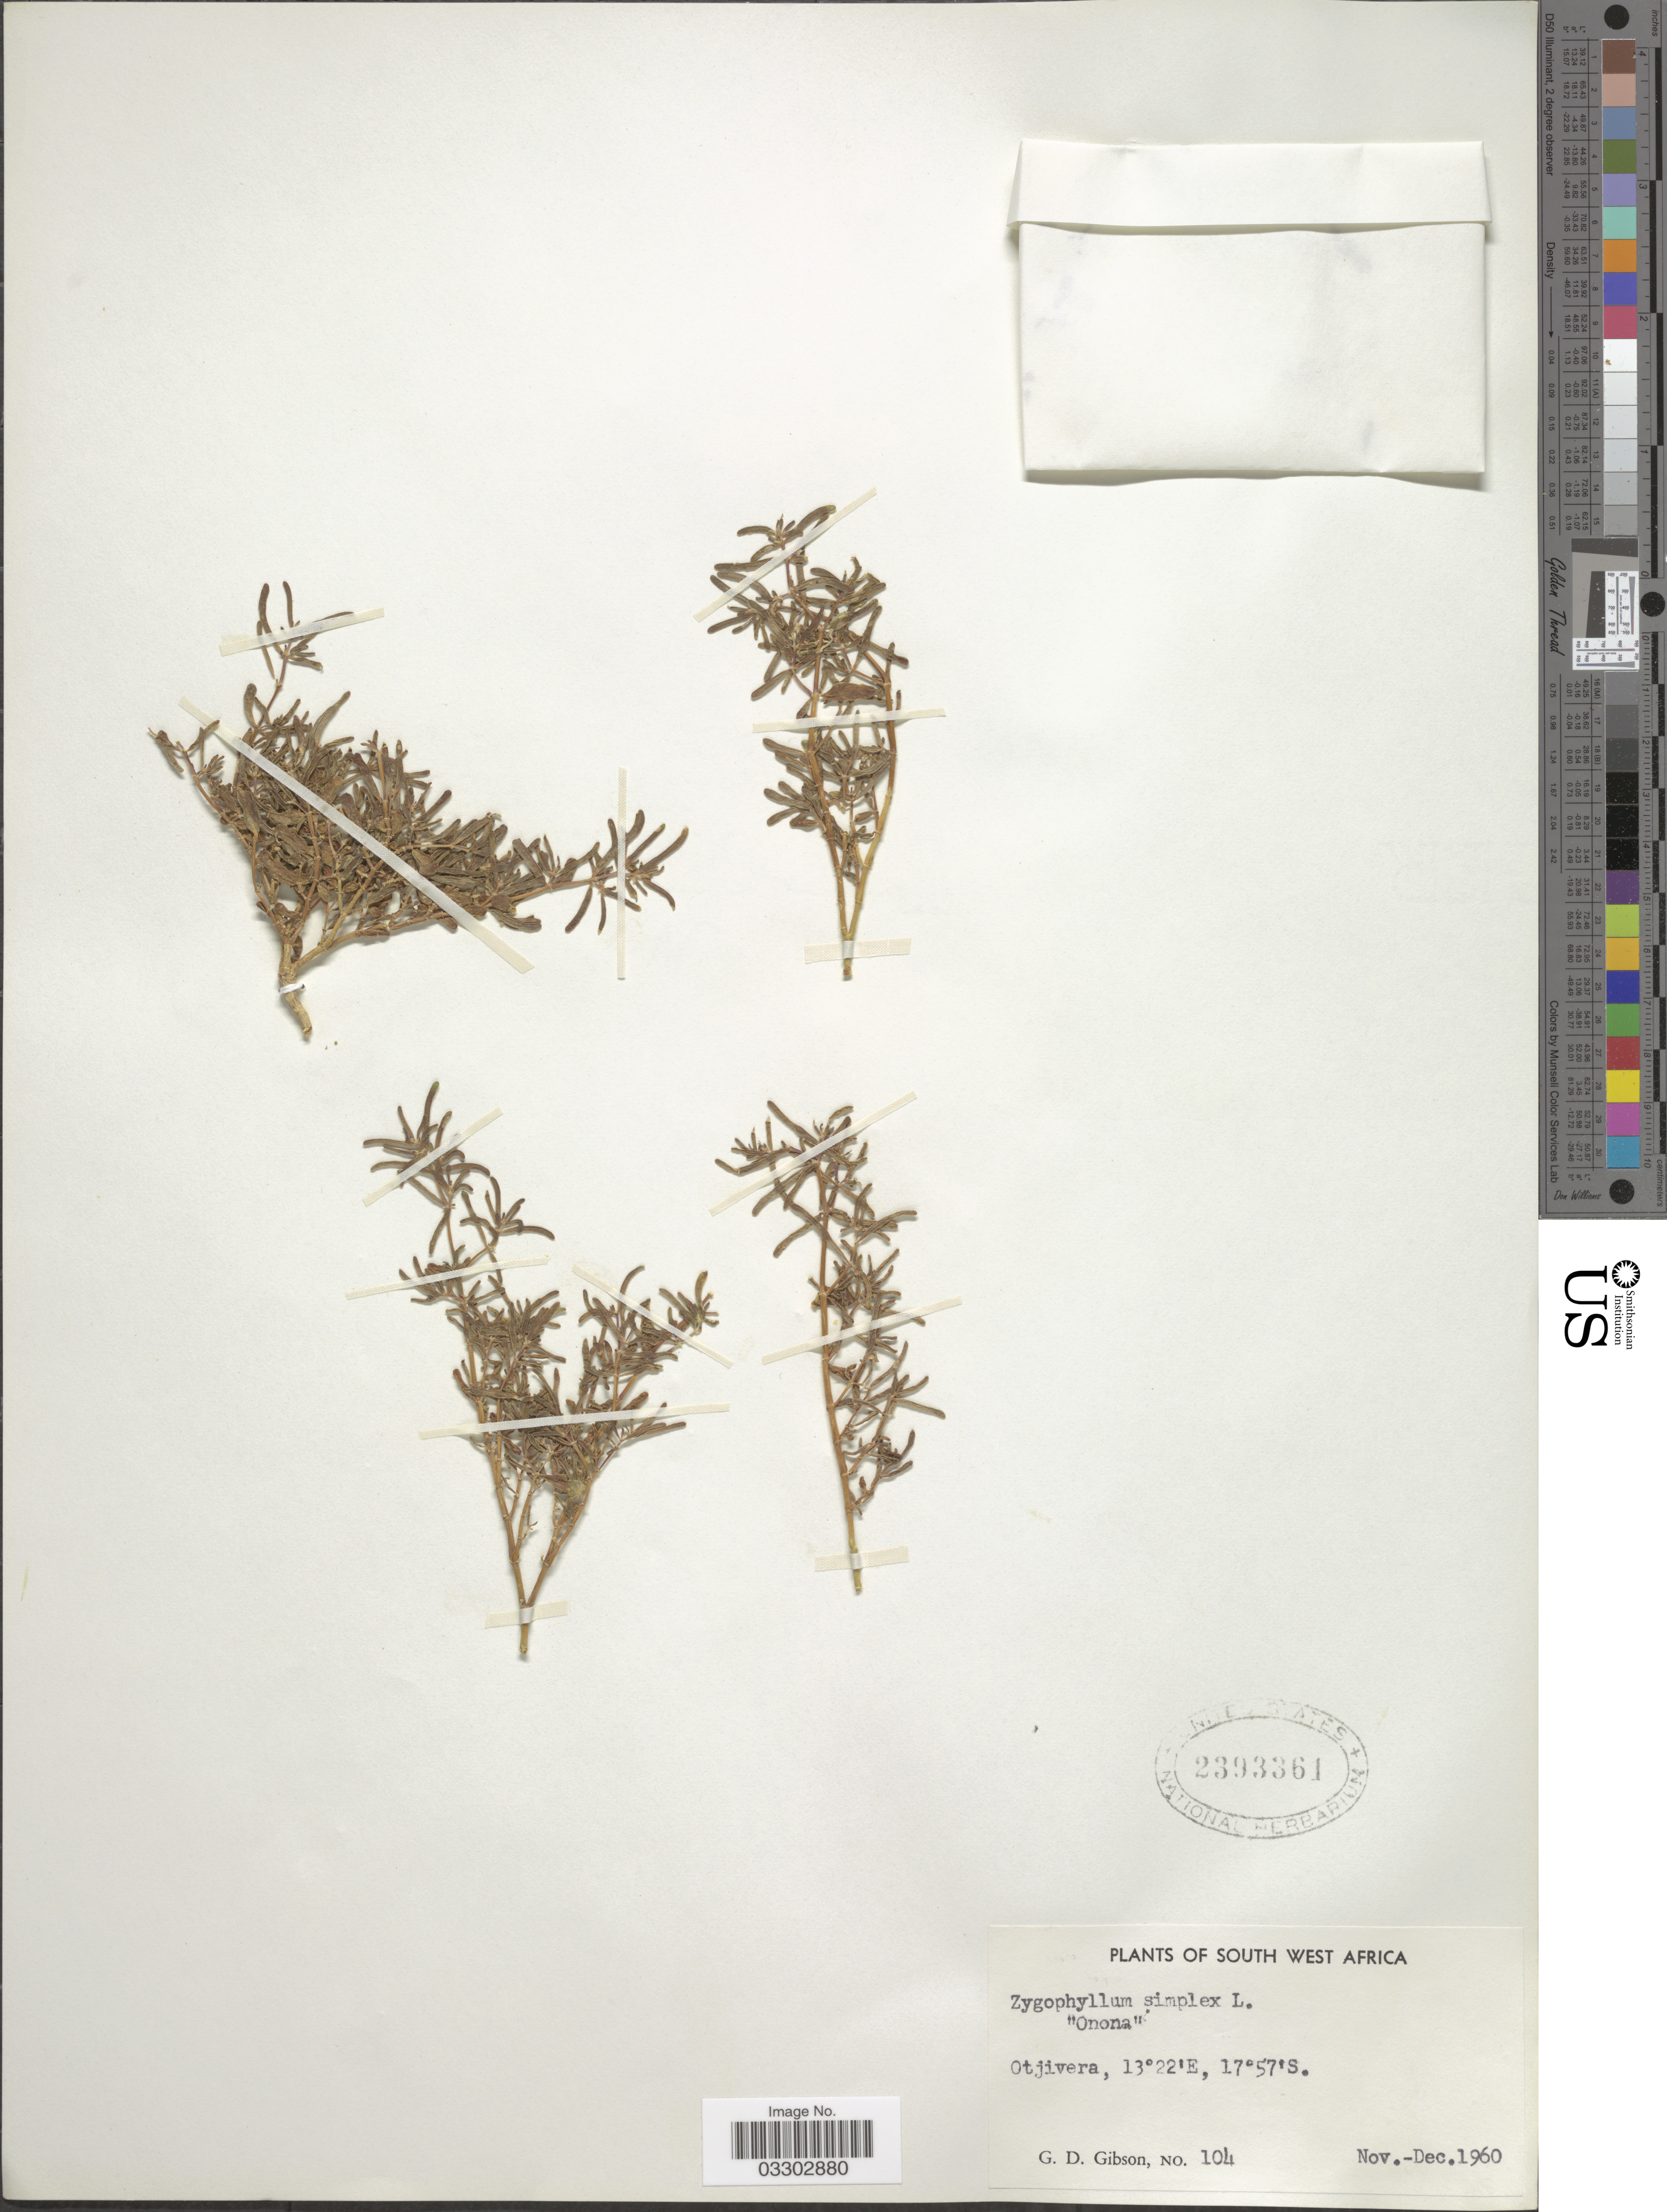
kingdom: Plantae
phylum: Tracheophyta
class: Magnoliopsida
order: Zygophyllales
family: Zygophyllaceae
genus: Zygophyllum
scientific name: Zygophyllum simplex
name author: L.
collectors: G. D. Gibson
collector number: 104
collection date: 1960-11/1960-12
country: Namibia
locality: South West Africa. Otjivera.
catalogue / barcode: US 2393361